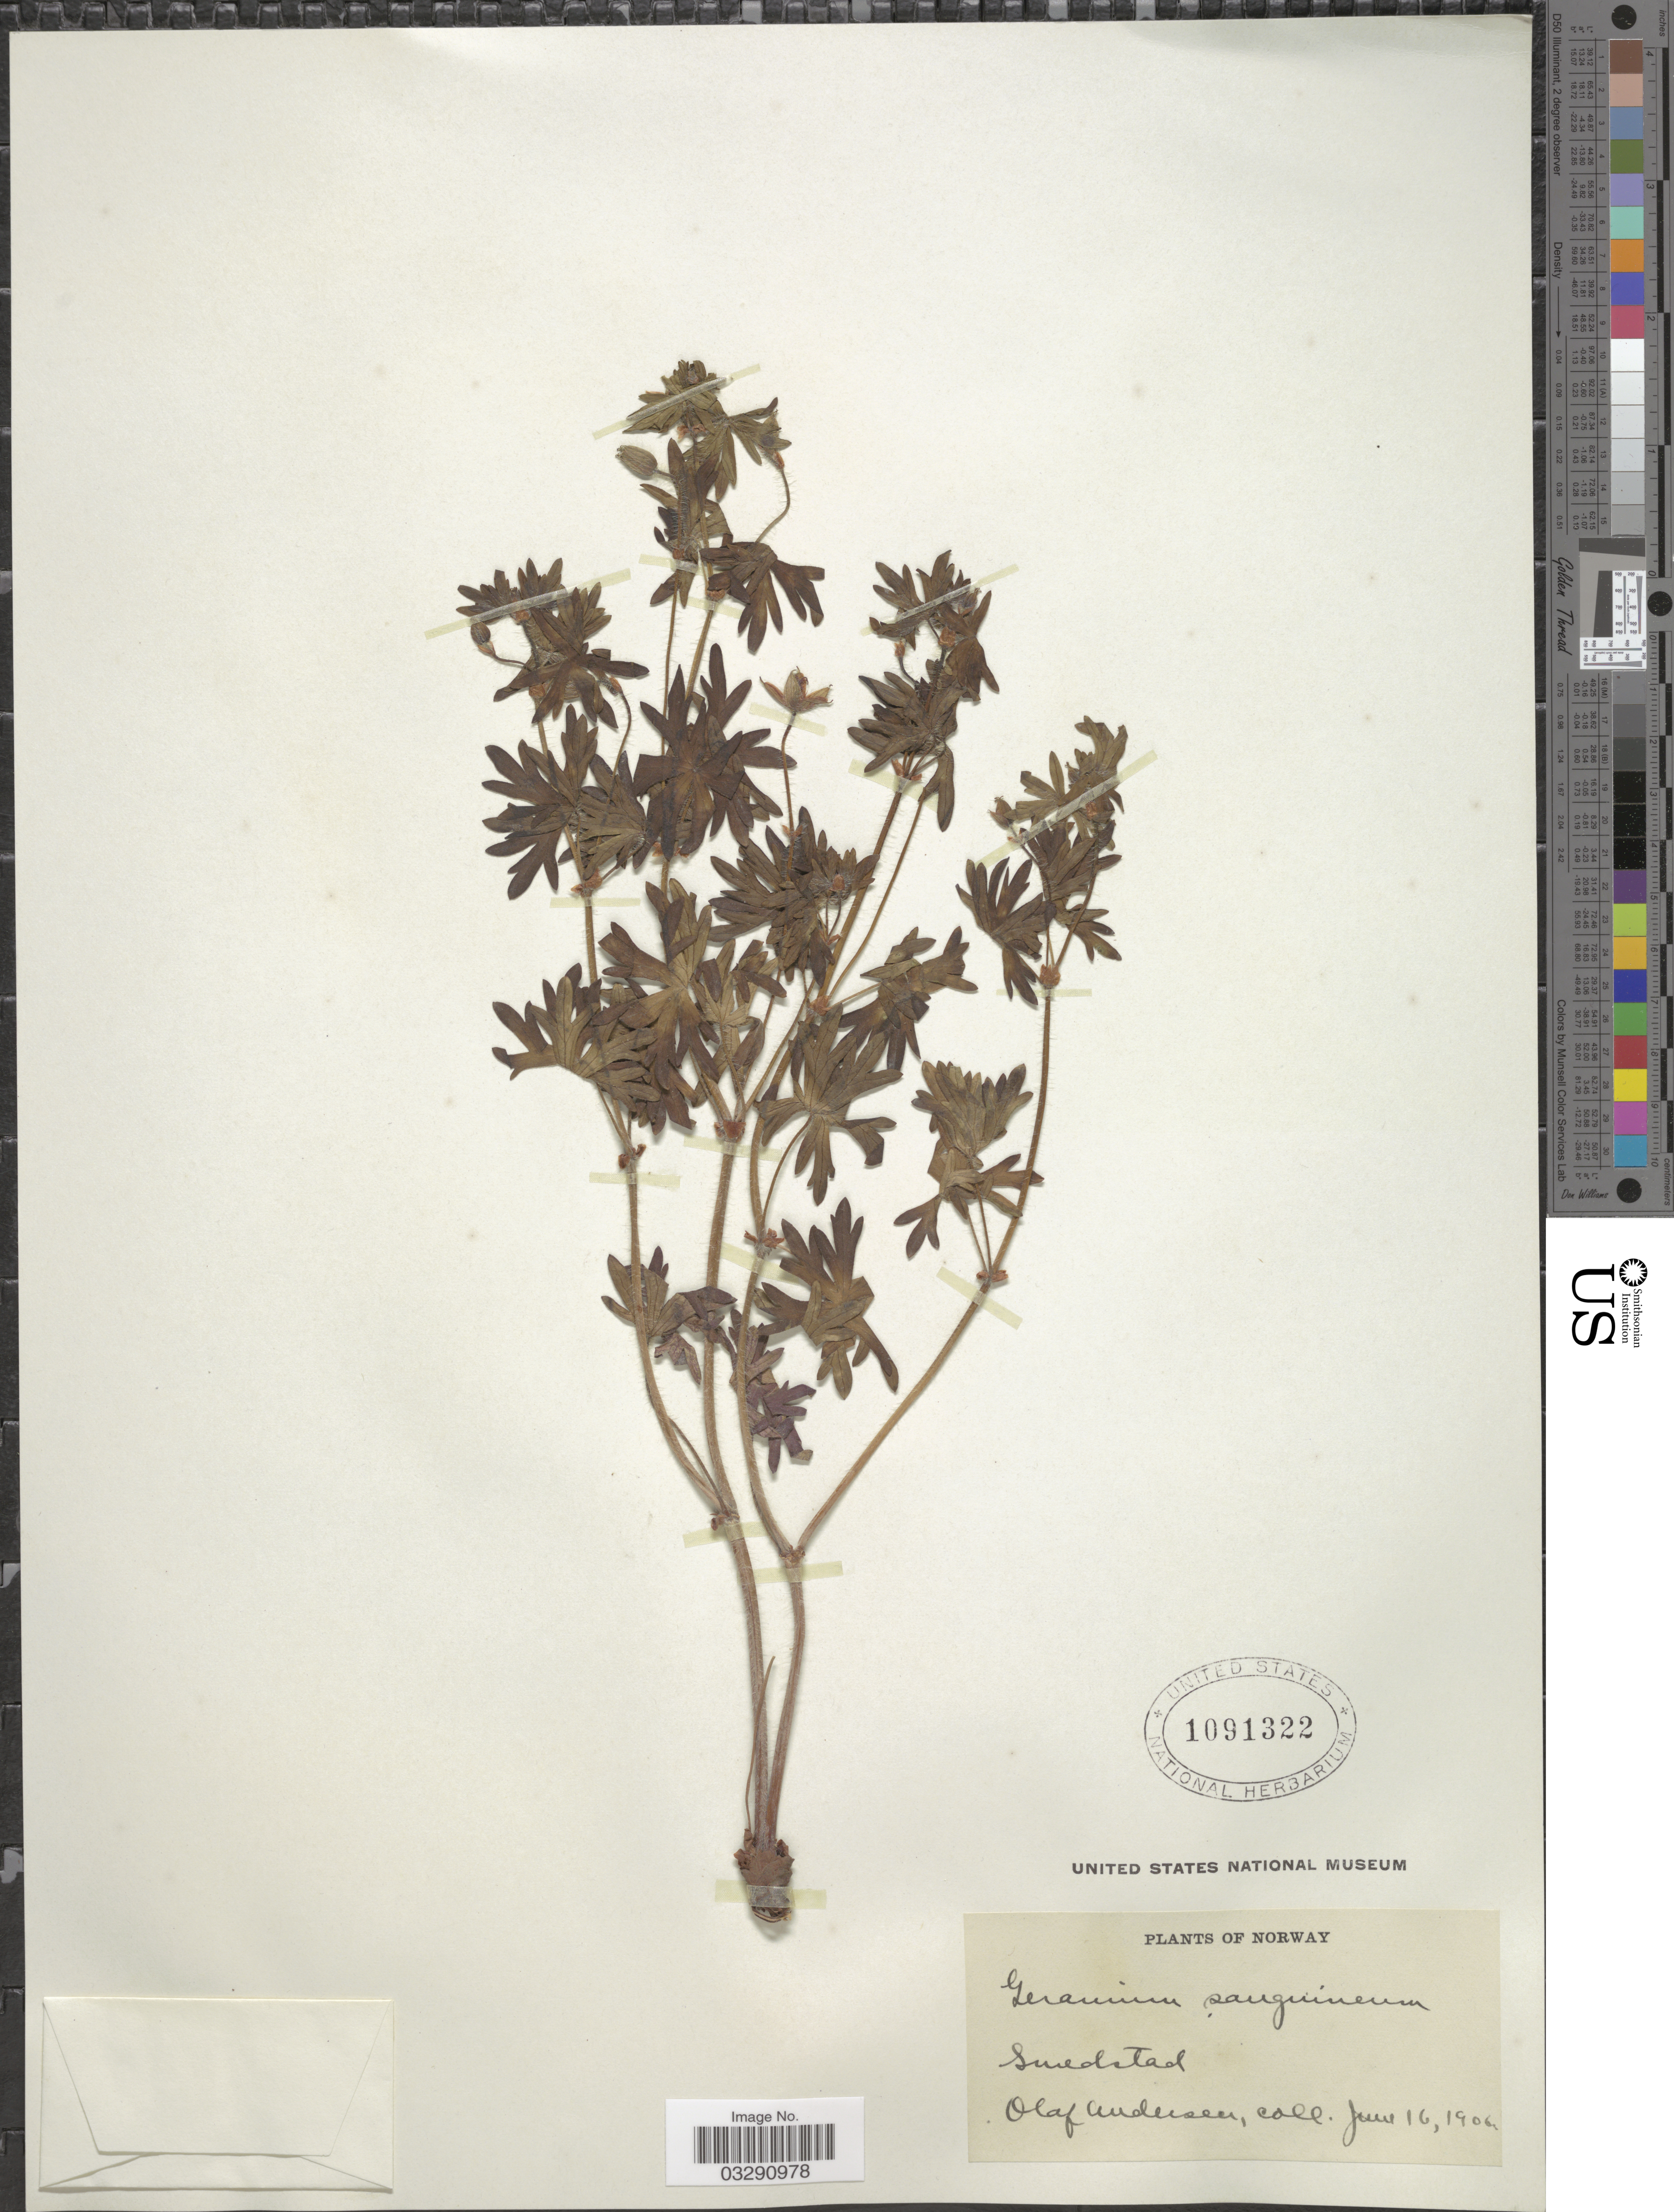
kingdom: Plantae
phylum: Tracheophyta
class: Magnoliopsida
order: Geraniales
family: Geraniaceae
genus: Geranium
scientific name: Geranium sanguineum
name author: L.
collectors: O. Andersen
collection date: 1906-06-16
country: Norway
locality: Smedstad.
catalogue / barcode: US 1091322